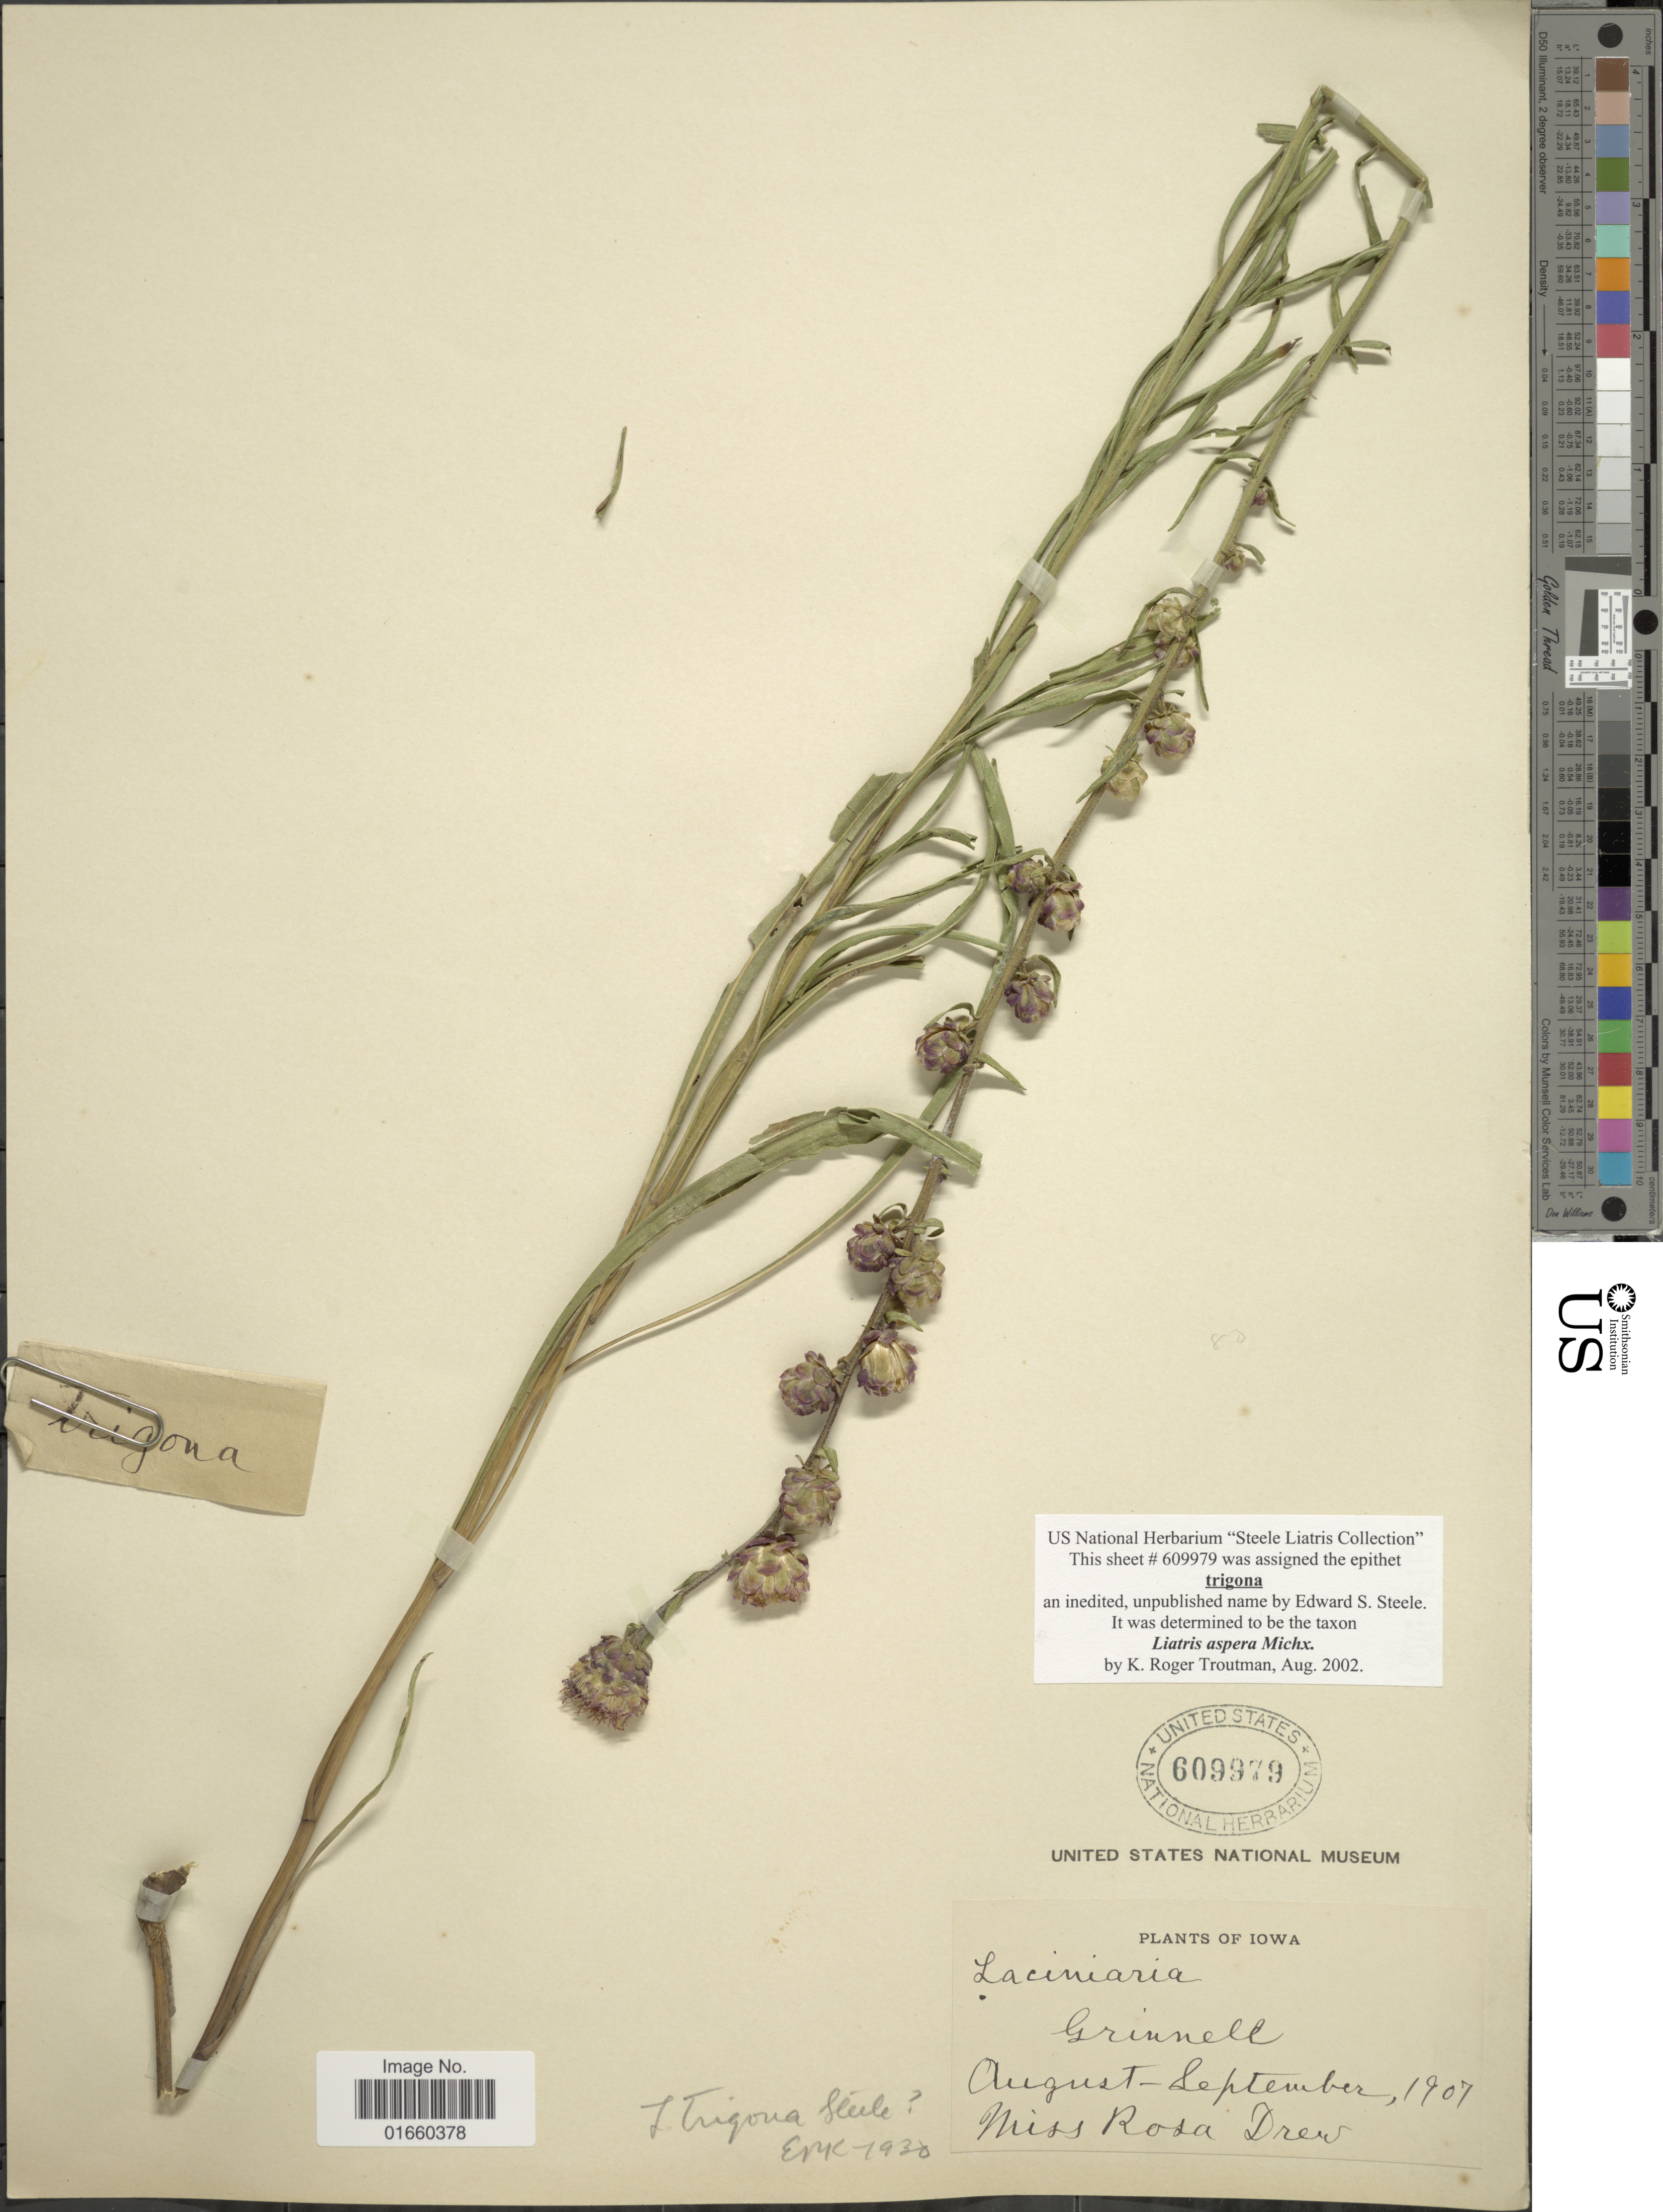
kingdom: Plantae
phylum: Tracheophyta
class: Magnoliopsida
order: Asterales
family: Asteraceae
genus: Liatris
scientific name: Liatris aspera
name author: Michx.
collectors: R. Drew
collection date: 1907-08/1907-09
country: United States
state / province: Iowa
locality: Grinnell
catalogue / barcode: US 609979